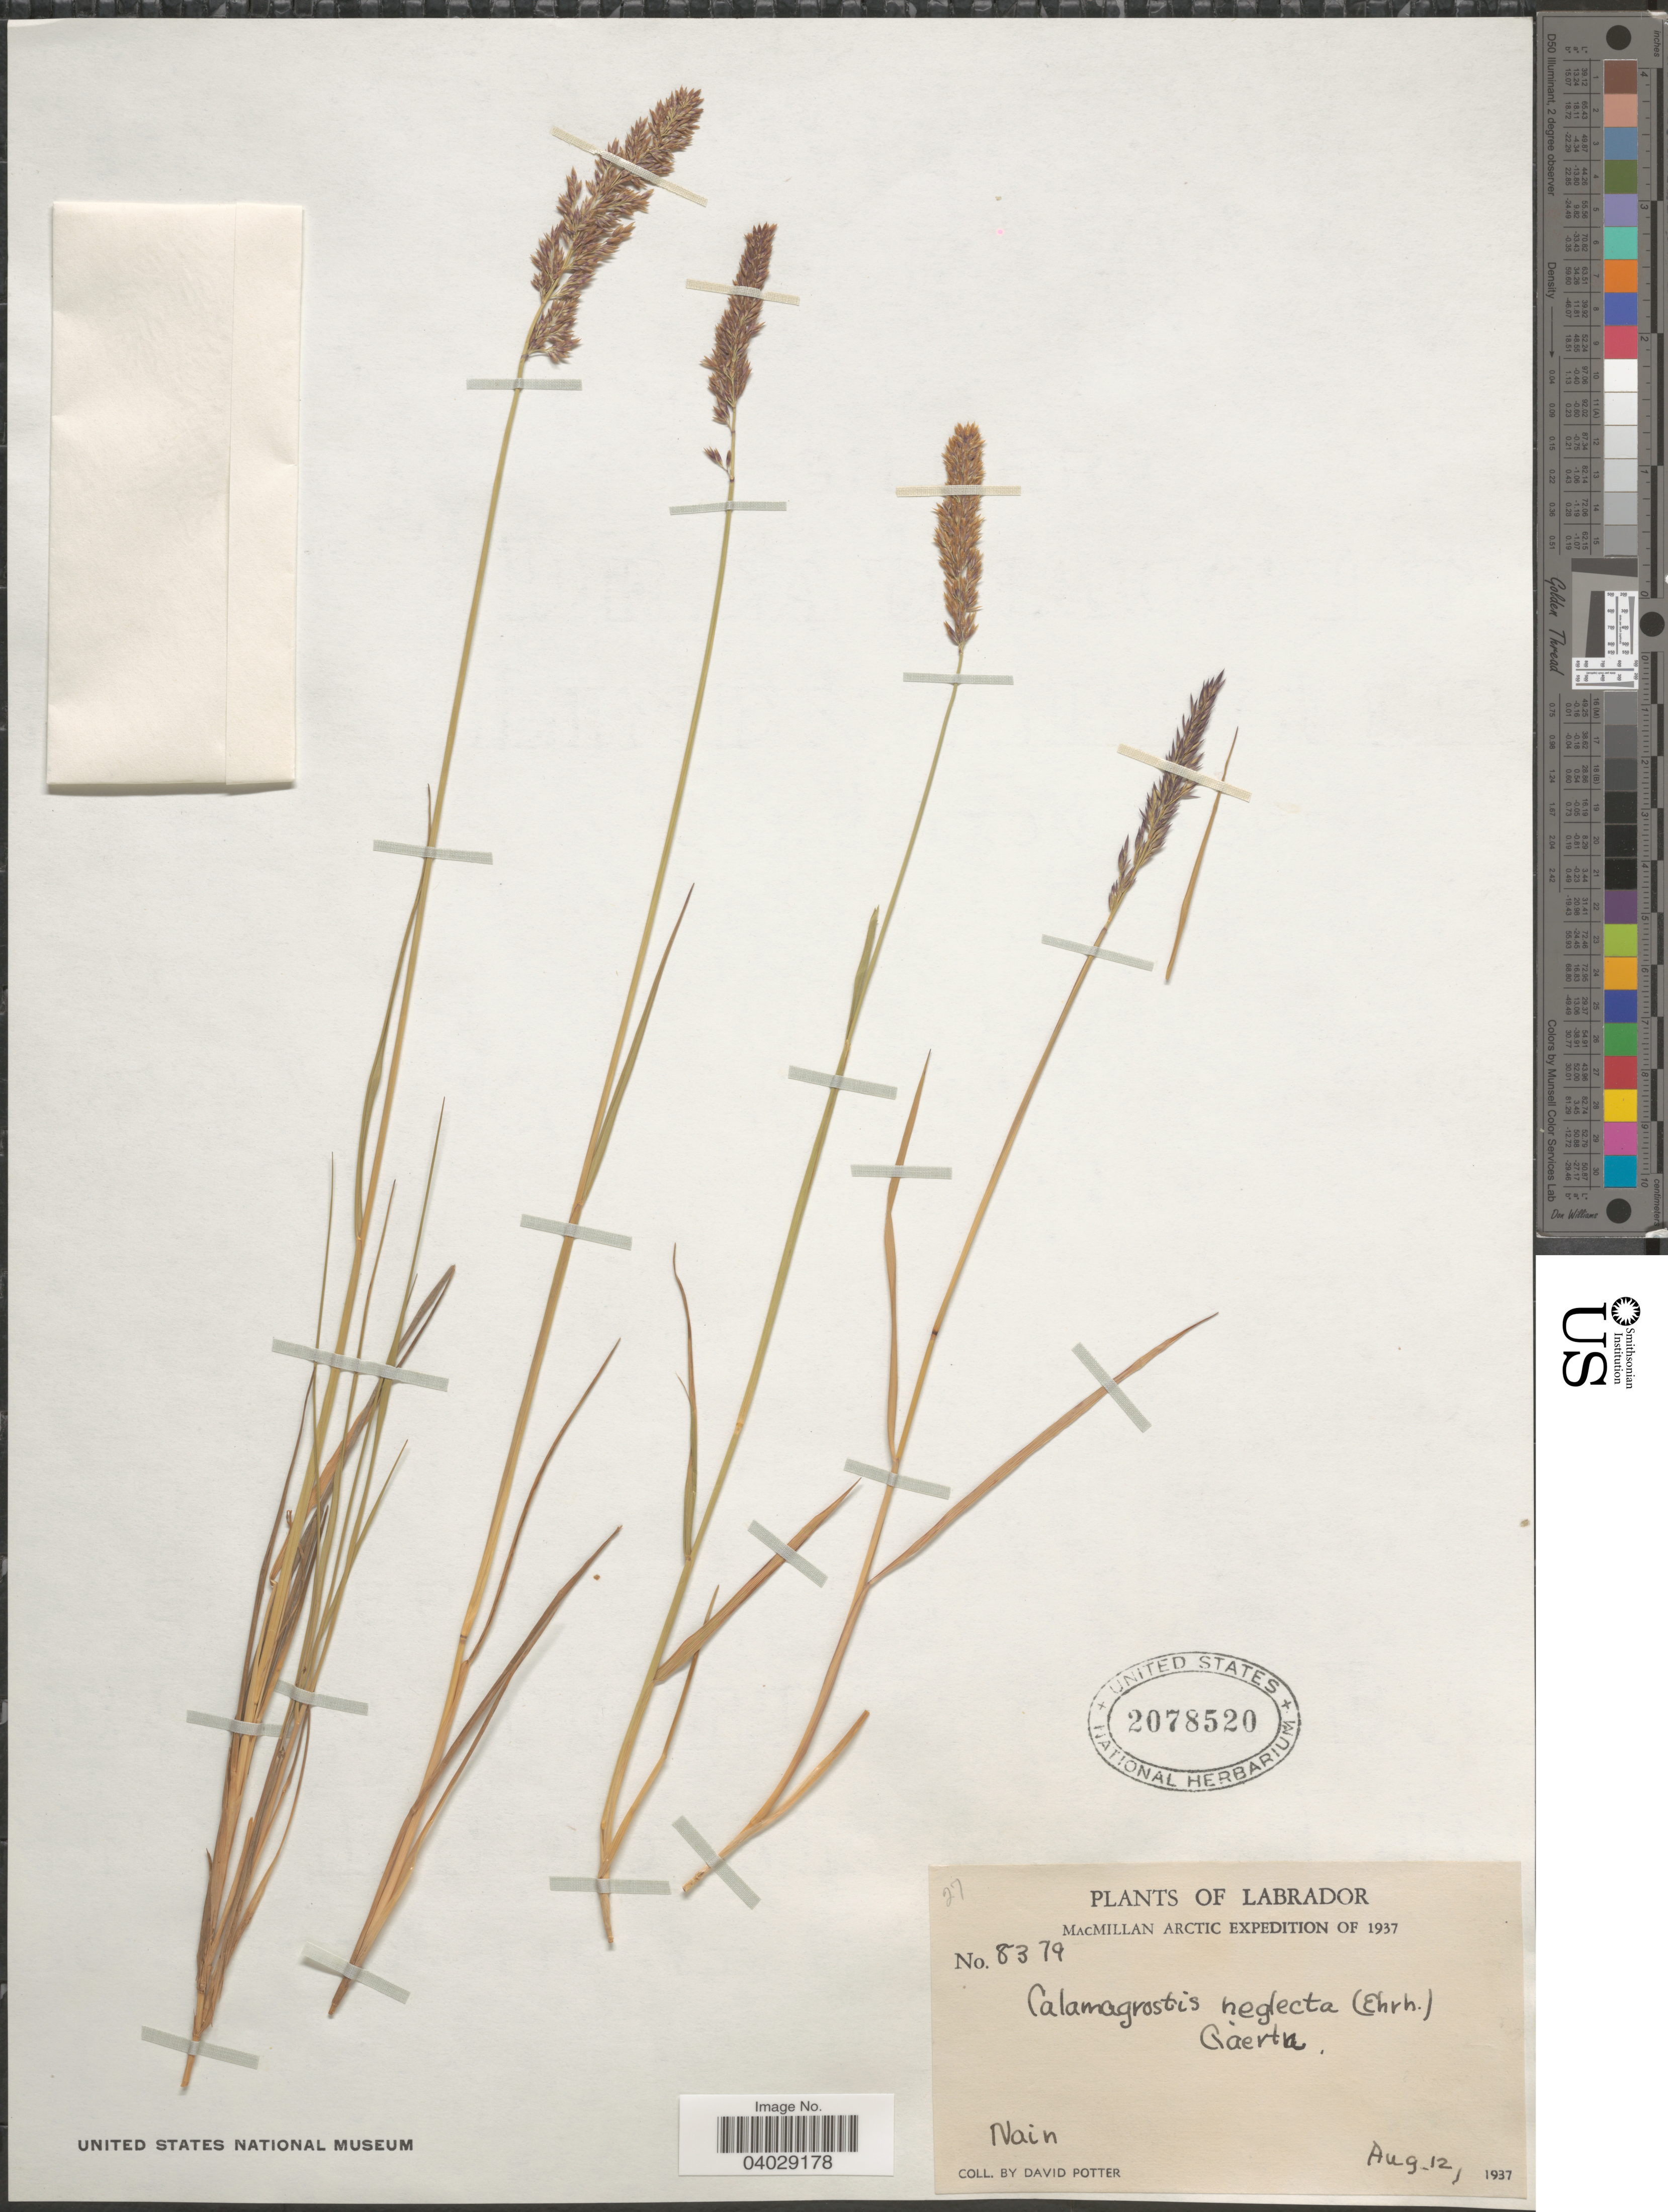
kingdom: Plantae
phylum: Tracheophyta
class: Liliopsida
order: Poales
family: Poaceae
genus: Calamagrostis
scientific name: Calamagrostis neglecta (Ehrh.) Gaertner et al.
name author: (Ehrhart) G. Gaertn. et al.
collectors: D. Potter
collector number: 8379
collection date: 1937-08-12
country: Canada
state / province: Newfoundland and Labrador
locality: Labrador. Nain.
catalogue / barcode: US 2078520